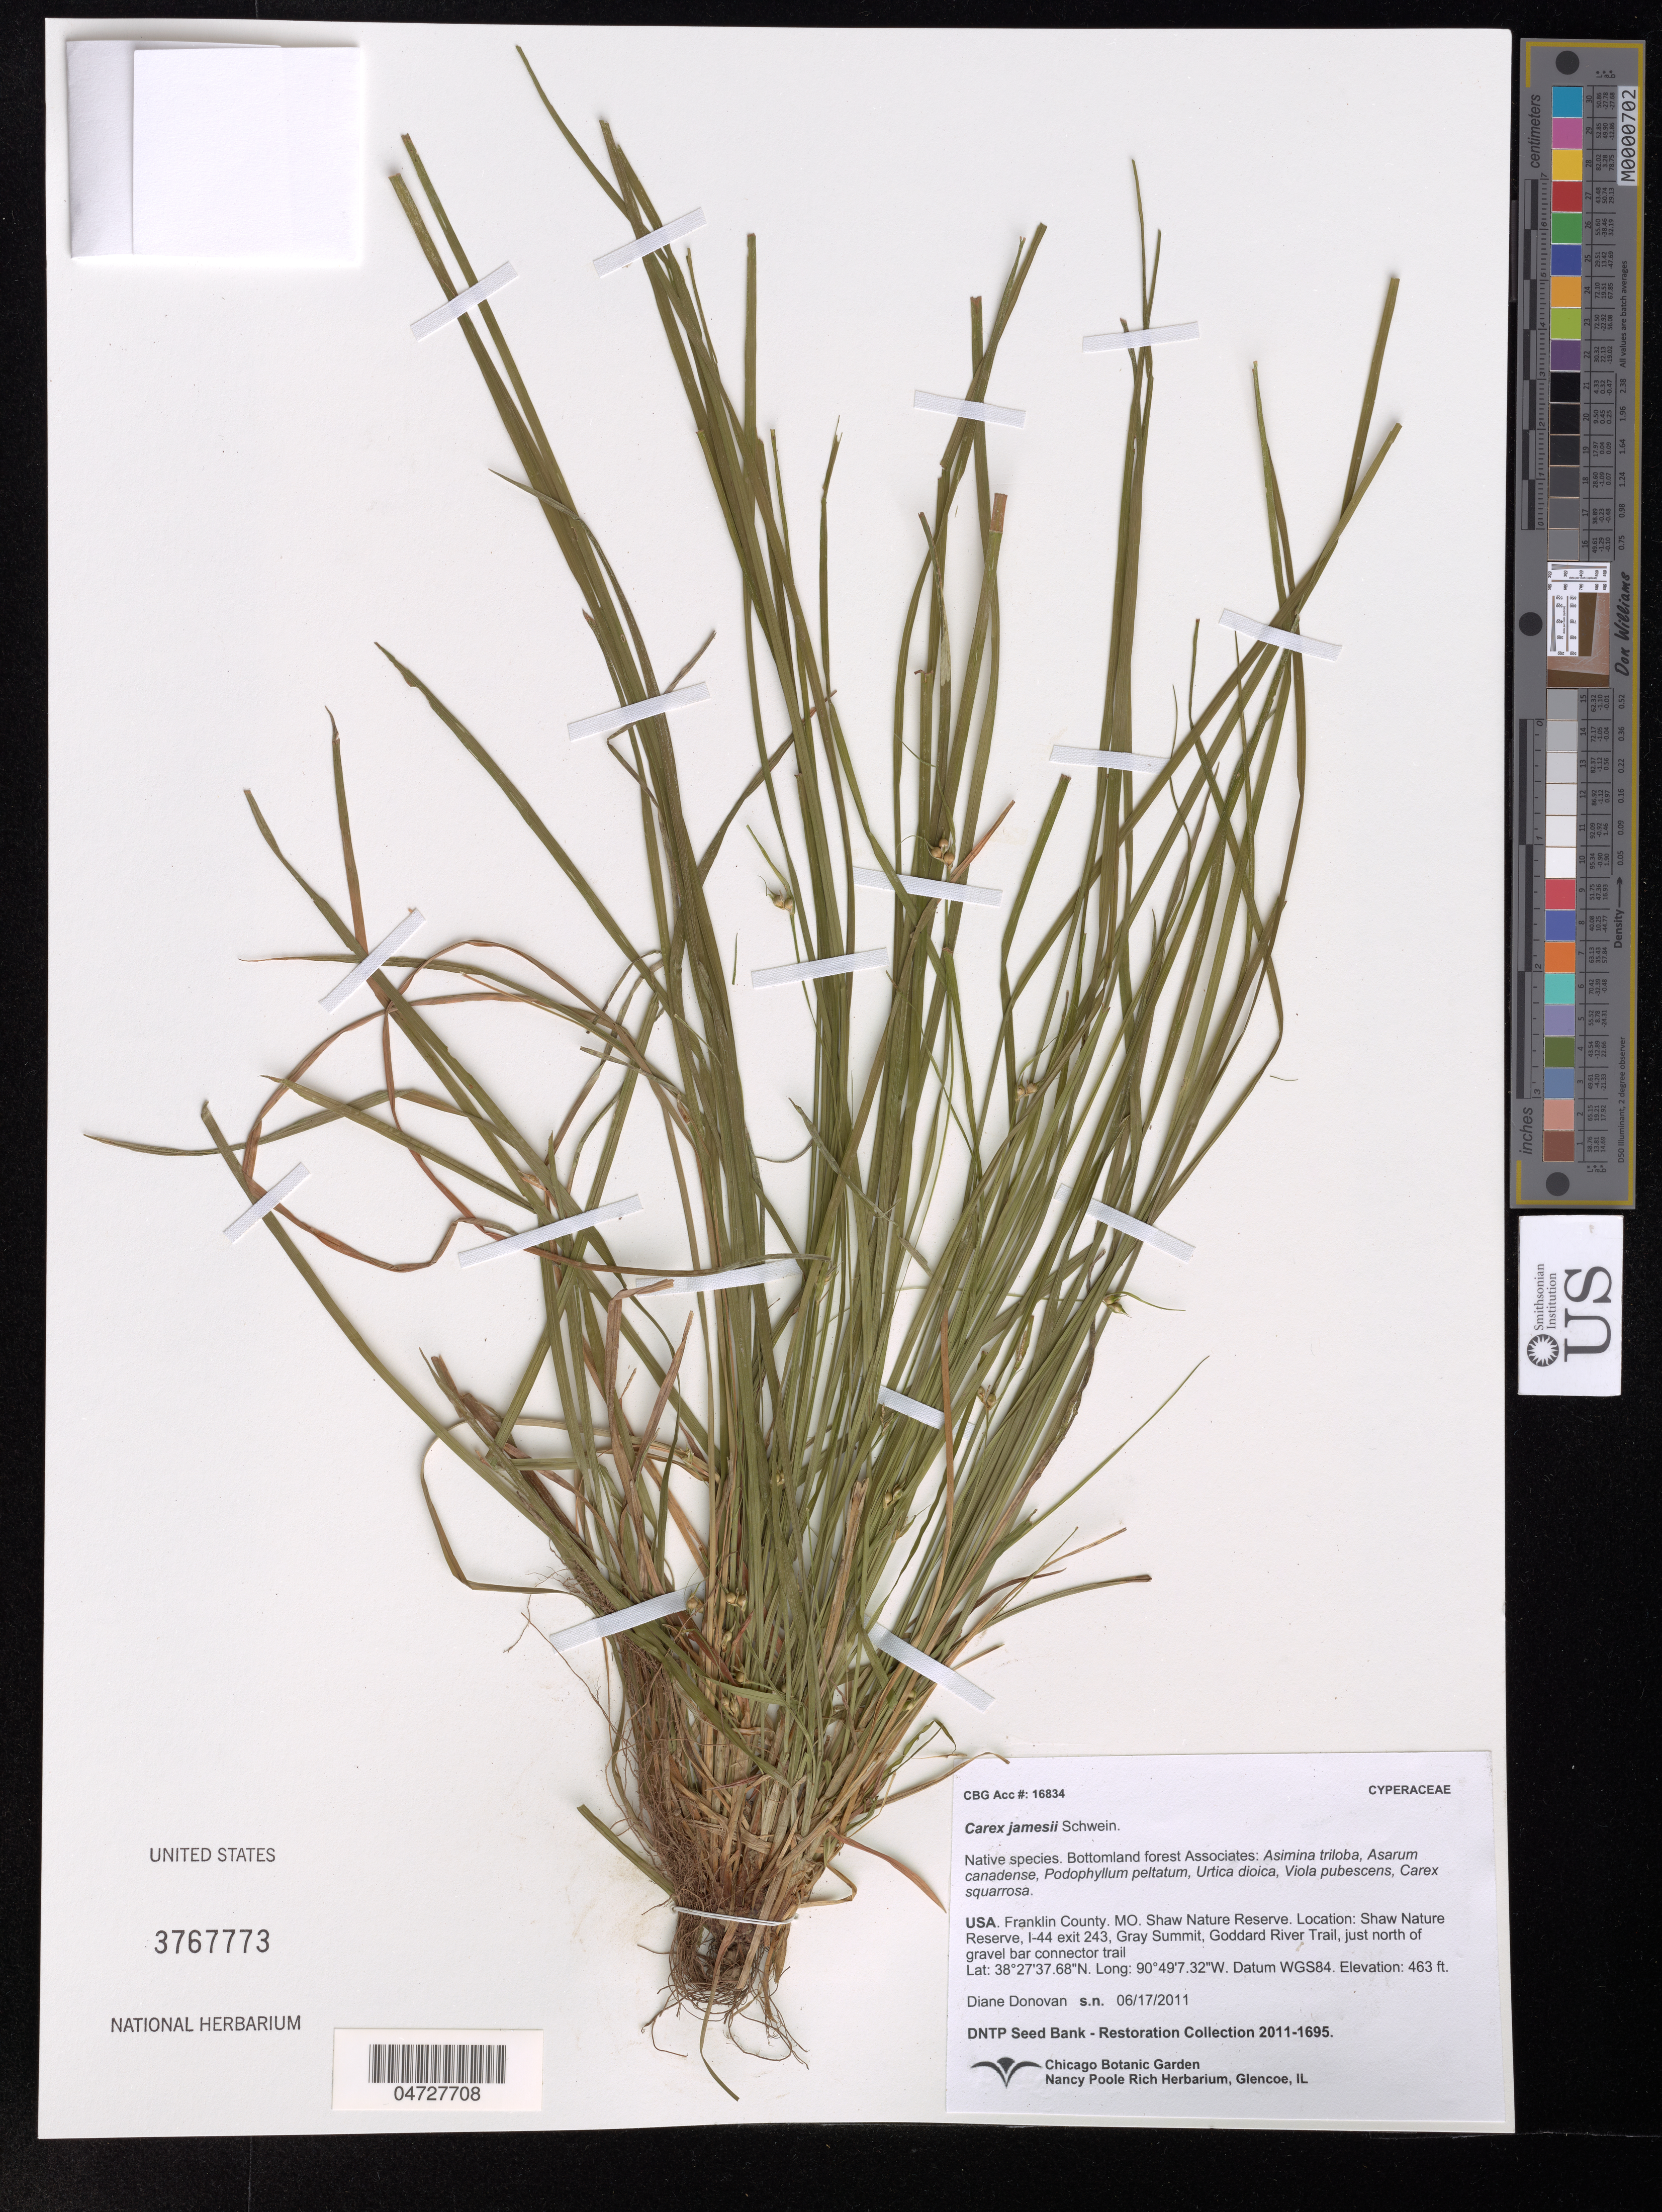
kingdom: Plantae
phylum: Tracheophyta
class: Liliopsida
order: Poales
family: Cyperaceae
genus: Carex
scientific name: Carex jamesii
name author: Schwein.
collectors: D. Donovan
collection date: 2011-06-17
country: United States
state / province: Missouri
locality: Franklin County. Shaw Nature Reserve. I-44 exit 243, Gray Summit, Goddard River Trail, just north of gravel bar connector trail.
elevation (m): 141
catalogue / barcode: US 3767773